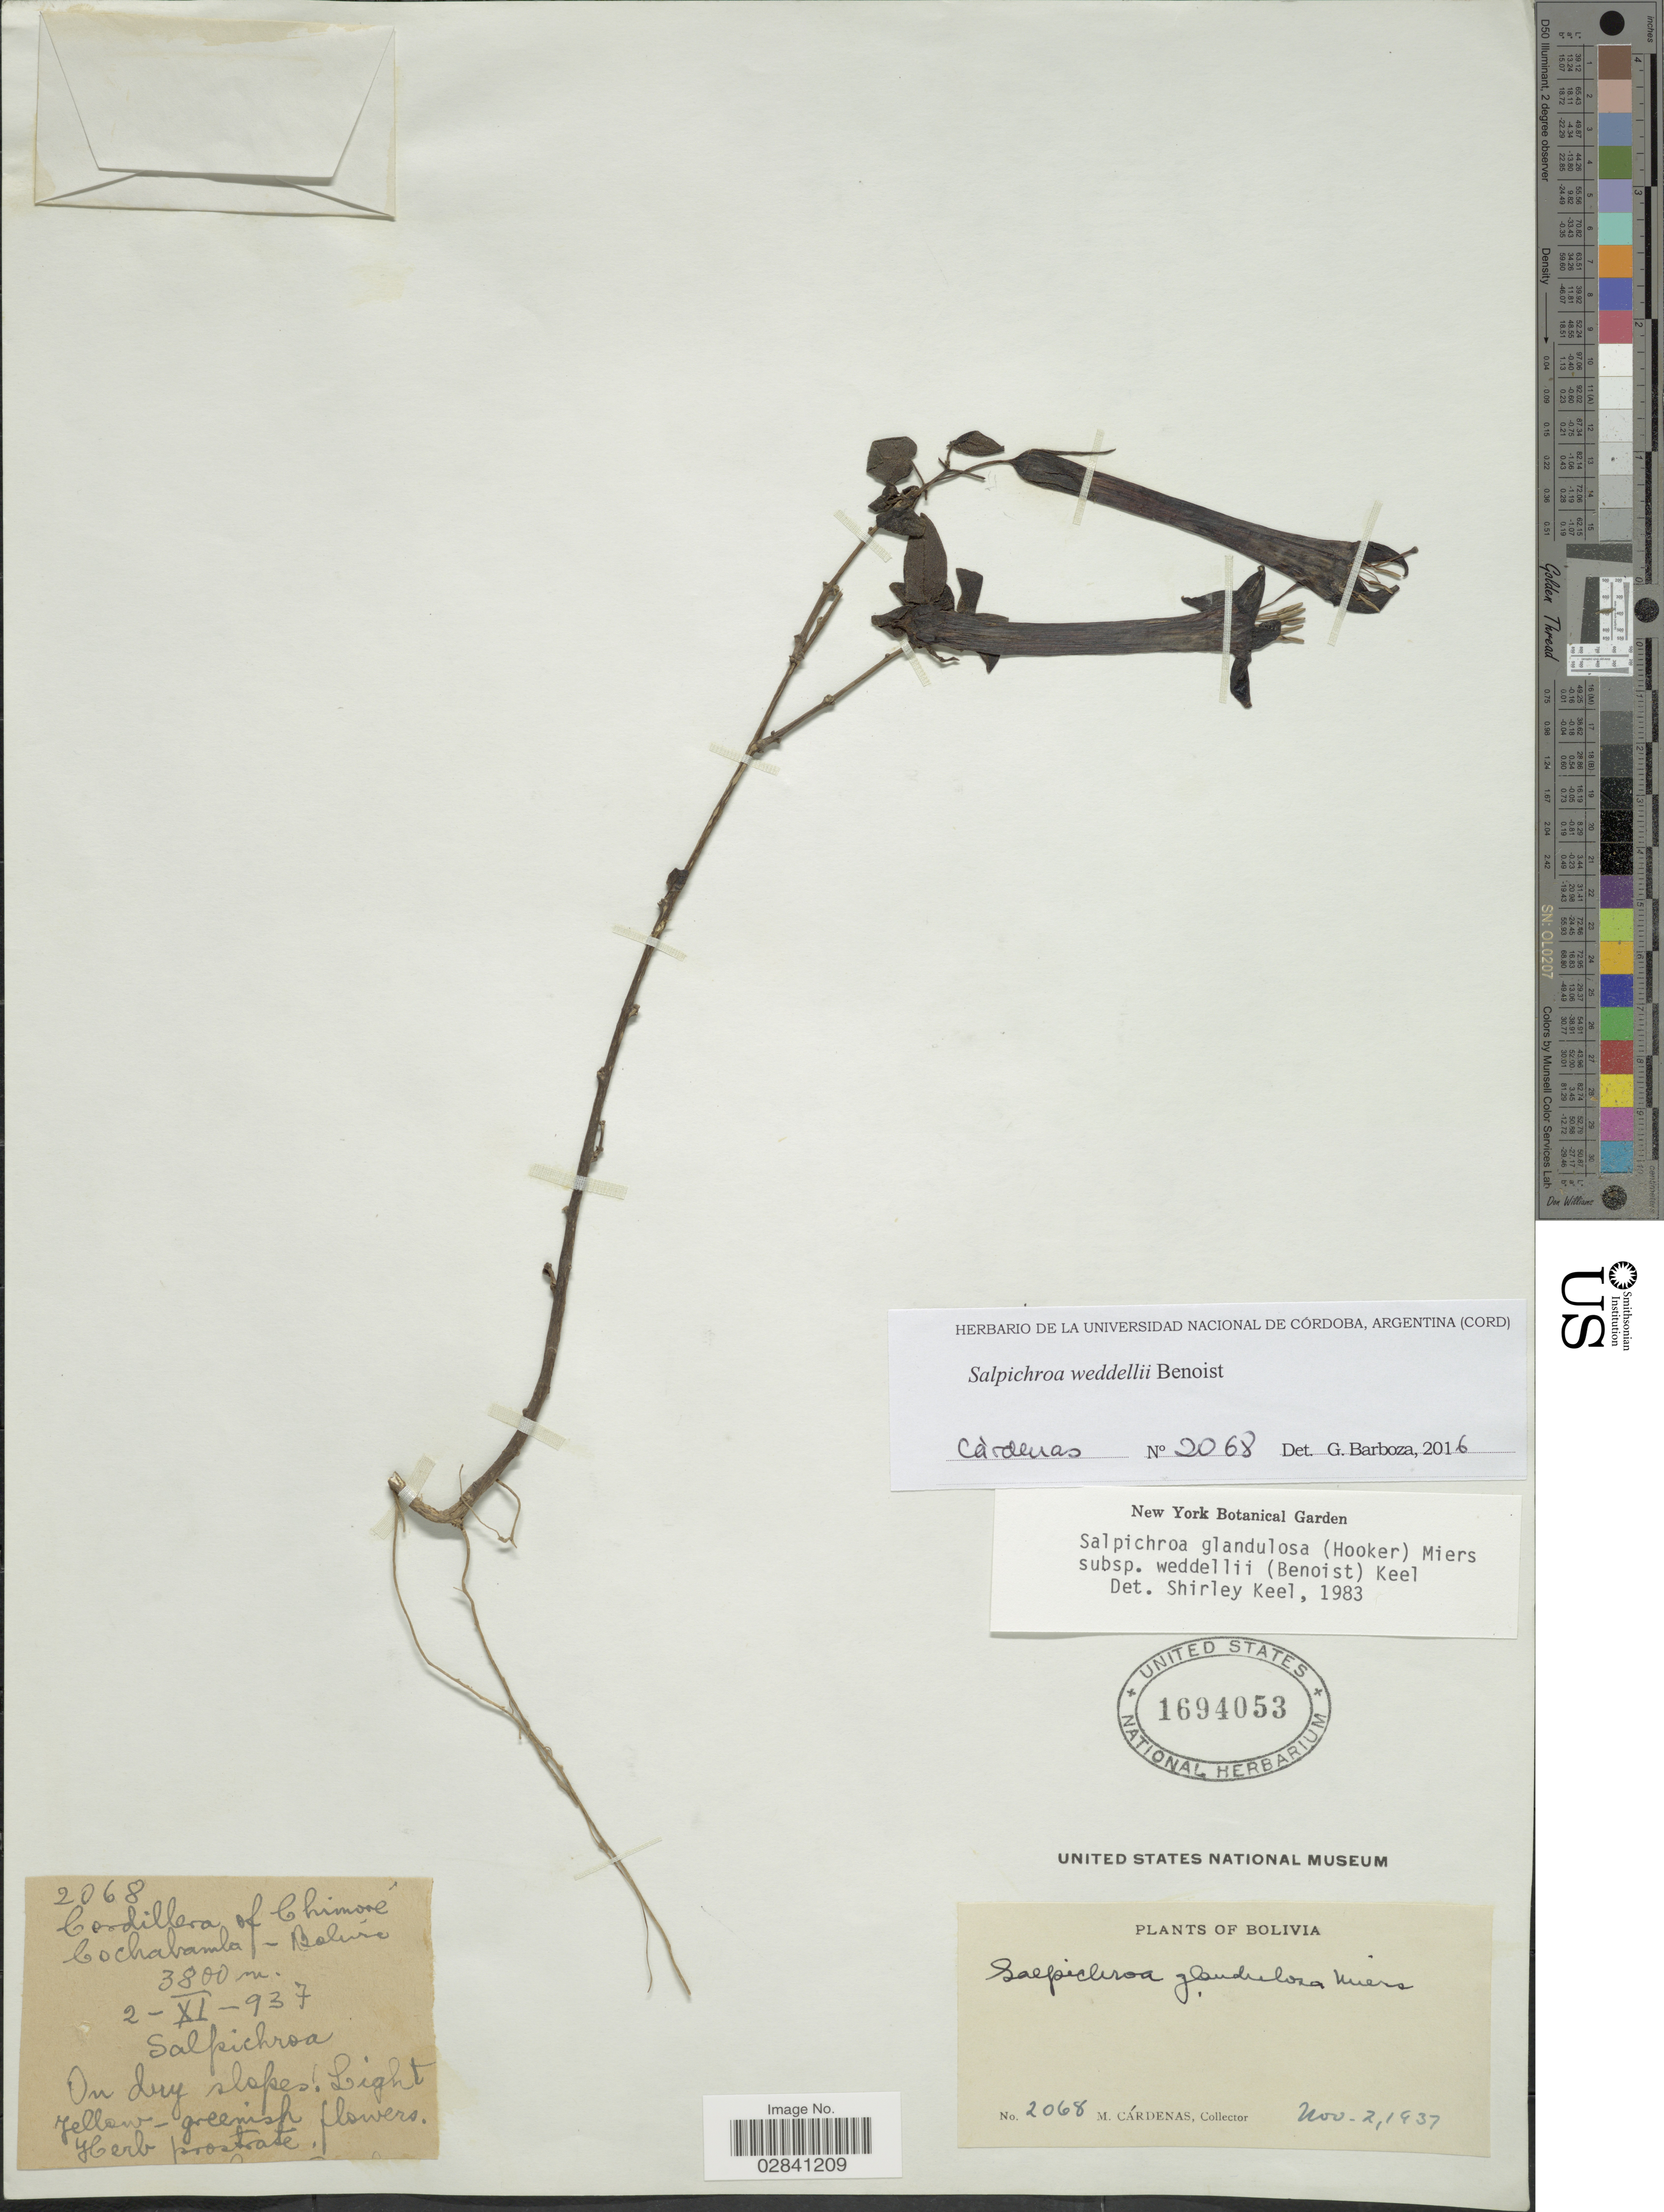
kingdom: Plantae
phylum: Tracheophyta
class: Magnoliopsida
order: Solanales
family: Solanaceae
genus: Salpichroa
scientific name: Salpichroa glandulosa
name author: (Hook.) Miers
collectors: M. Cárdenas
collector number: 2068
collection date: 1937-11-02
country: Bolivia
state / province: Cochabamba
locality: Cordillera of Chimoré.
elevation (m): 3800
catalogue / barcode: US 1694053